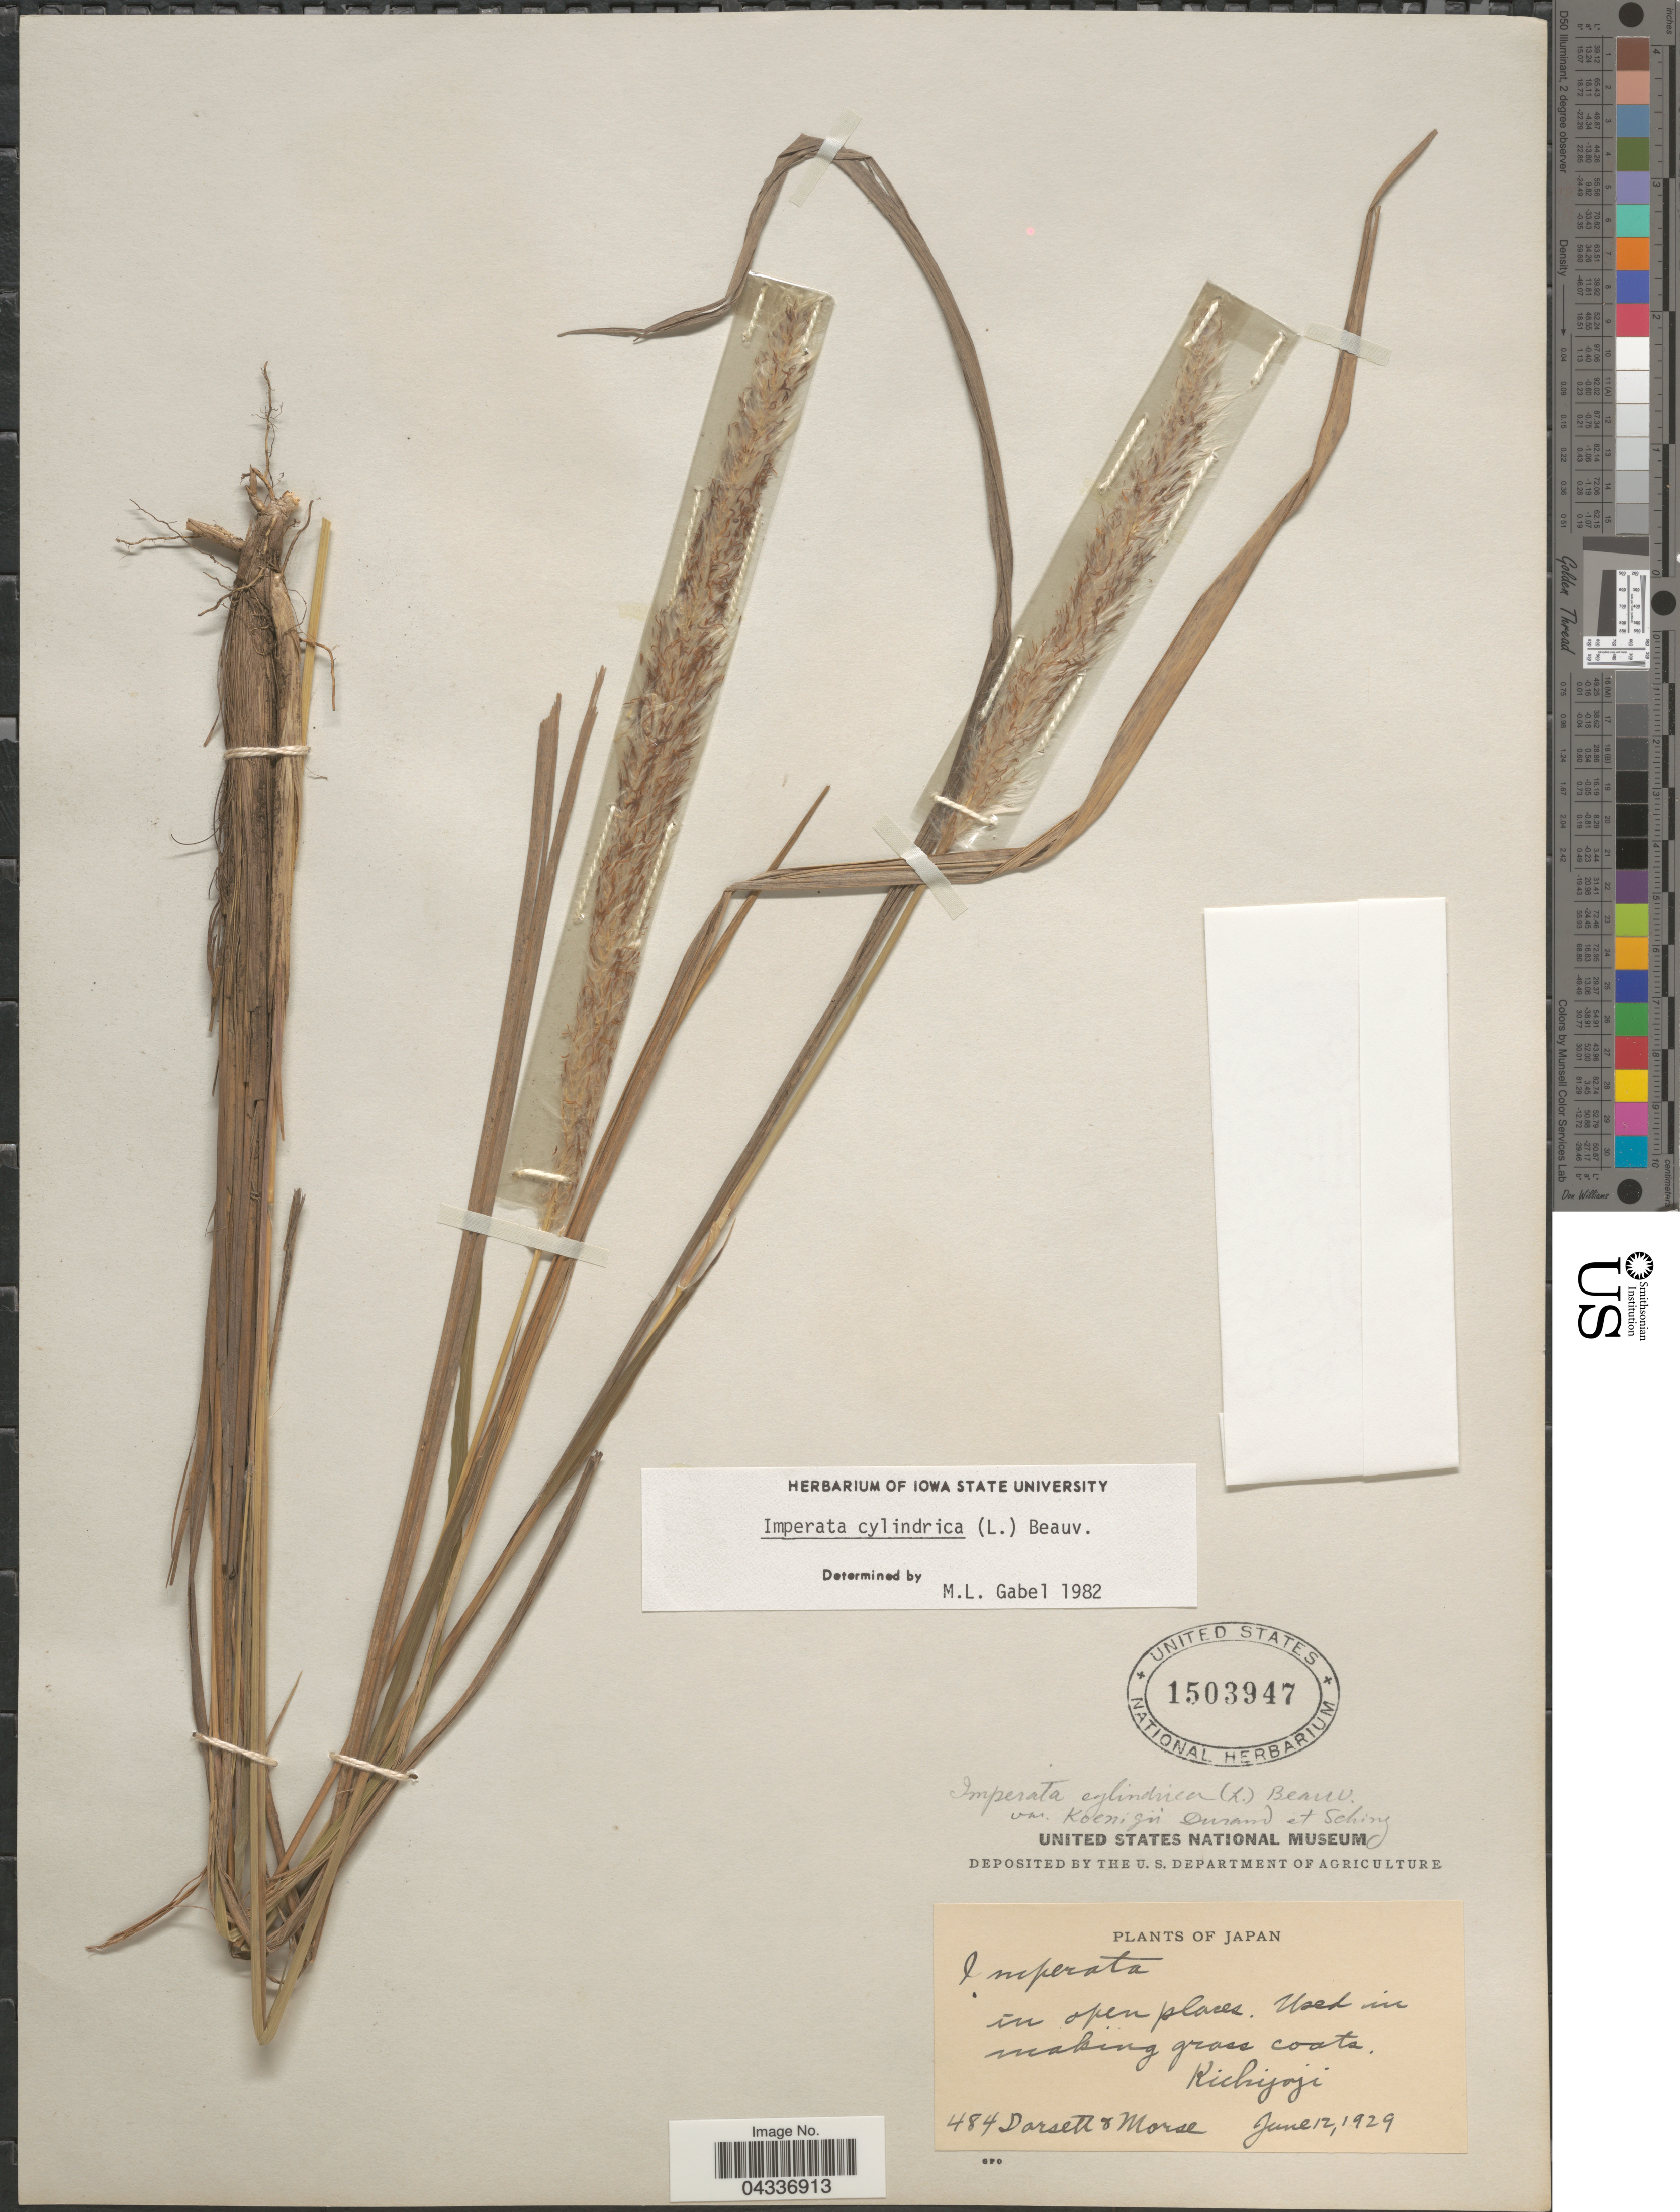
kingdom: Plantae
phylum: Tracheophyta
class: Liliopsida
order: Poales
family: Poaceae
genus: Imperata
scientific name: Imperata cylindrica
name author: (L.) P. Beauv.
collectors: -- Dorsett & -. Morse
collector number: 484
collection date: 1929-06-12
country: Japan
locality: Kichijoji.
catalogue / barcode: US 1503947